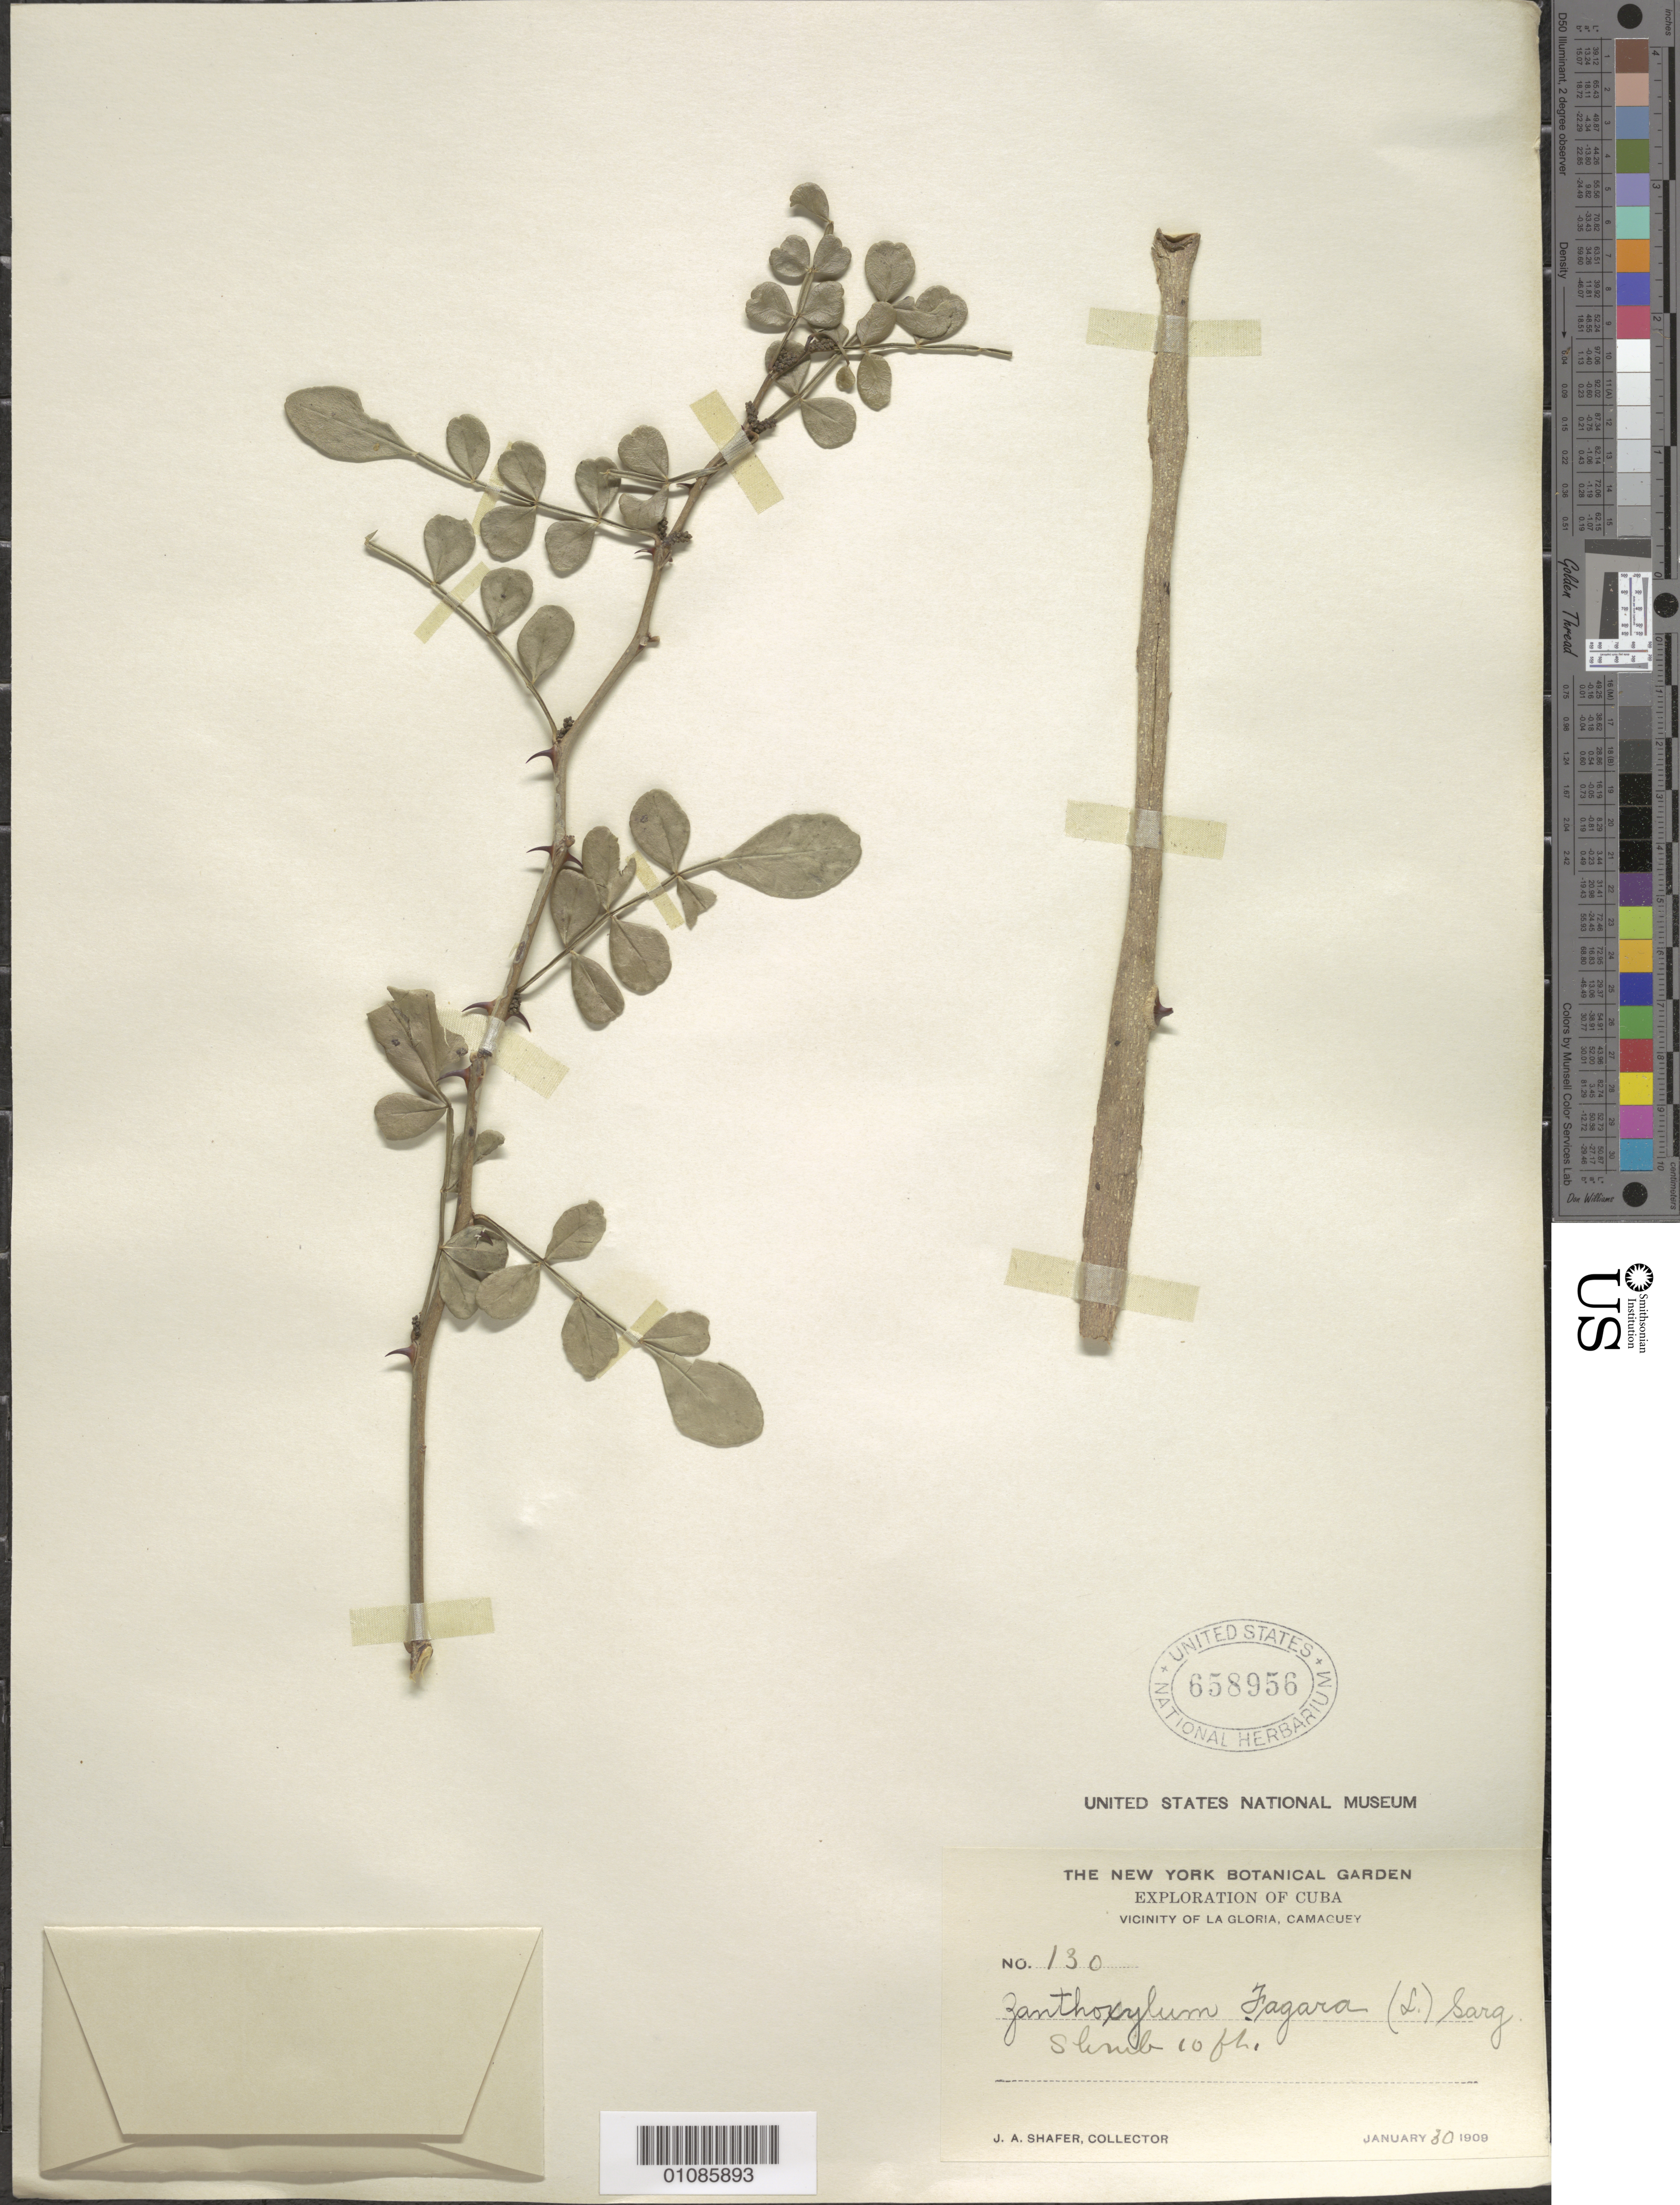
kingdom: Plantae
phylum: Tracheophyta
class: Magnoliopsida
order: Sapindales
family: Rutaceae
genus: Zanthoxylum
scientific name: Zanthoxylum fagara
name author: (L.) Sarg.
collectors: J. A. Shafer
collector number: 130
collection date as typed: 30 Jan 1909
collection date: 1909-01-30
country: Cuba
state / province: Camagüey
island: Cuba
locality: Camagüey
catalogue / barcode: US 658956